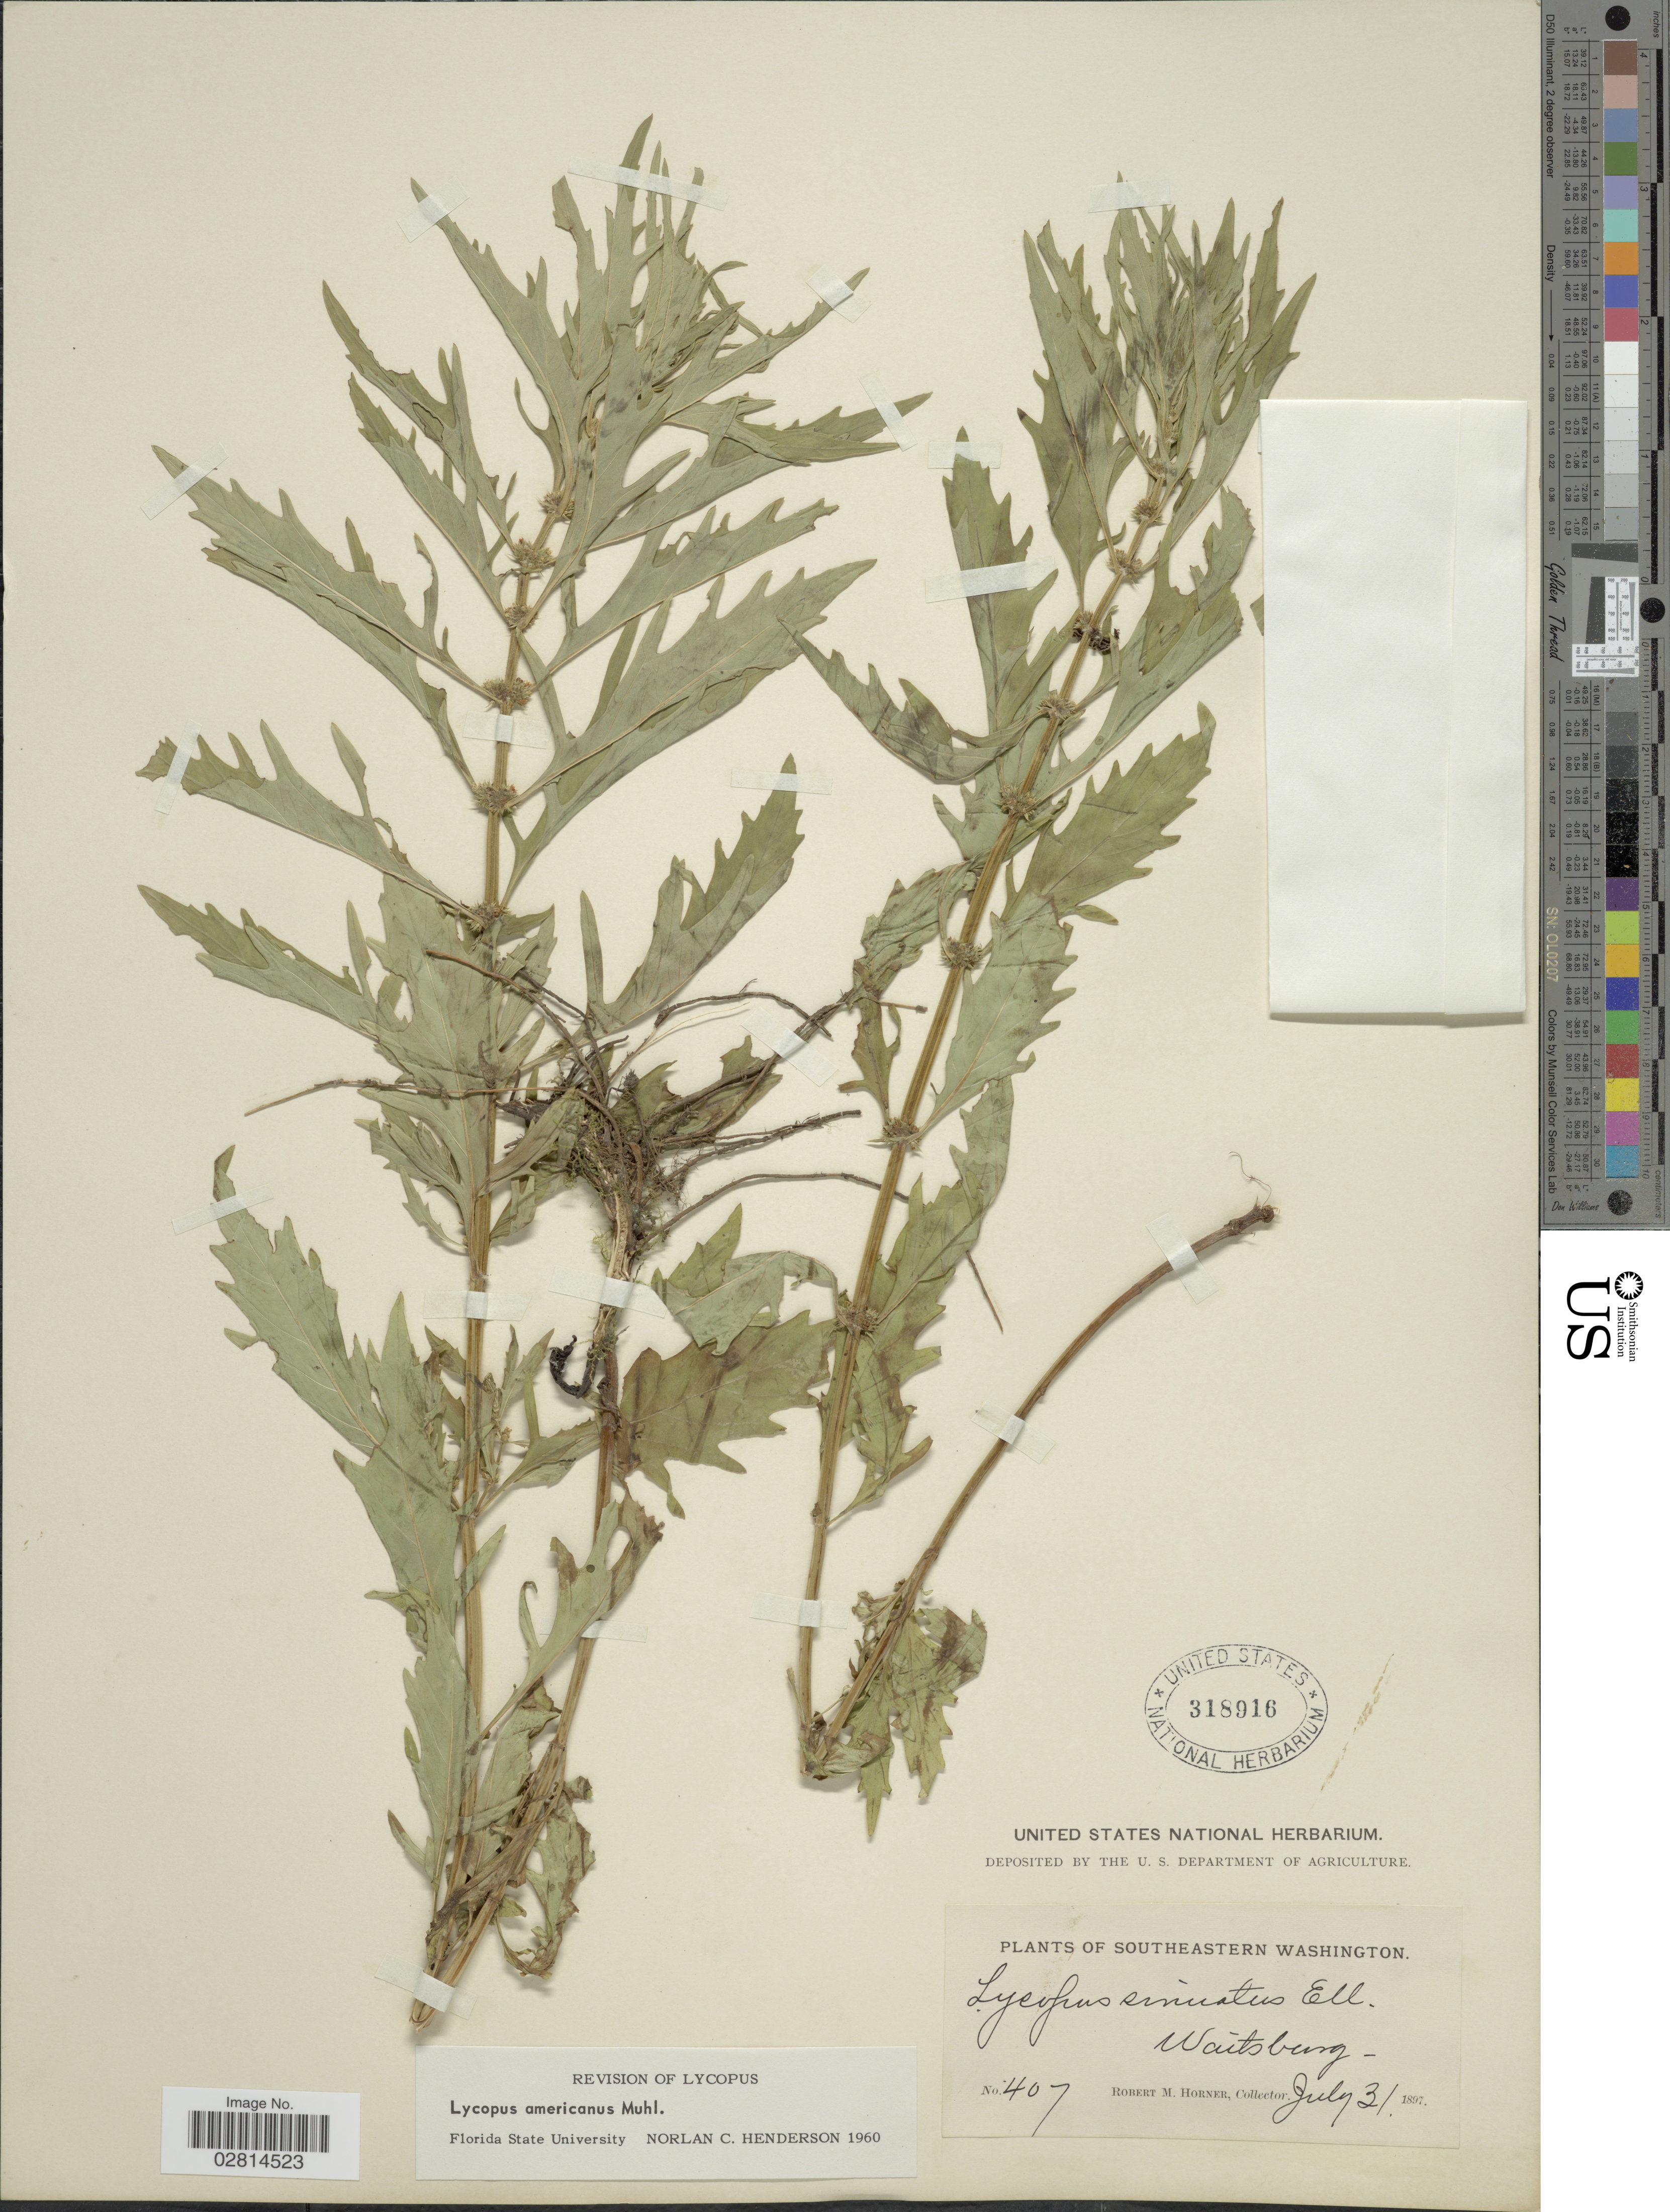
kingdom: Plantae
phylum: Tracheophyta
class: Magnoliopsida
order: Lamiales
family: Lamiaceae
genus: Lycopus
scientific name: Lycopus americanus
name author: Muhl. ex W.P.C. Barton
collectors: R. Horner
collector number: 407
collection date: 1897-07-31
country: United States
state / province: Washington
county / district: Walla Walla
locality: Southeastern Washington. Waitsburg.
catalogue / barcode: US 318916